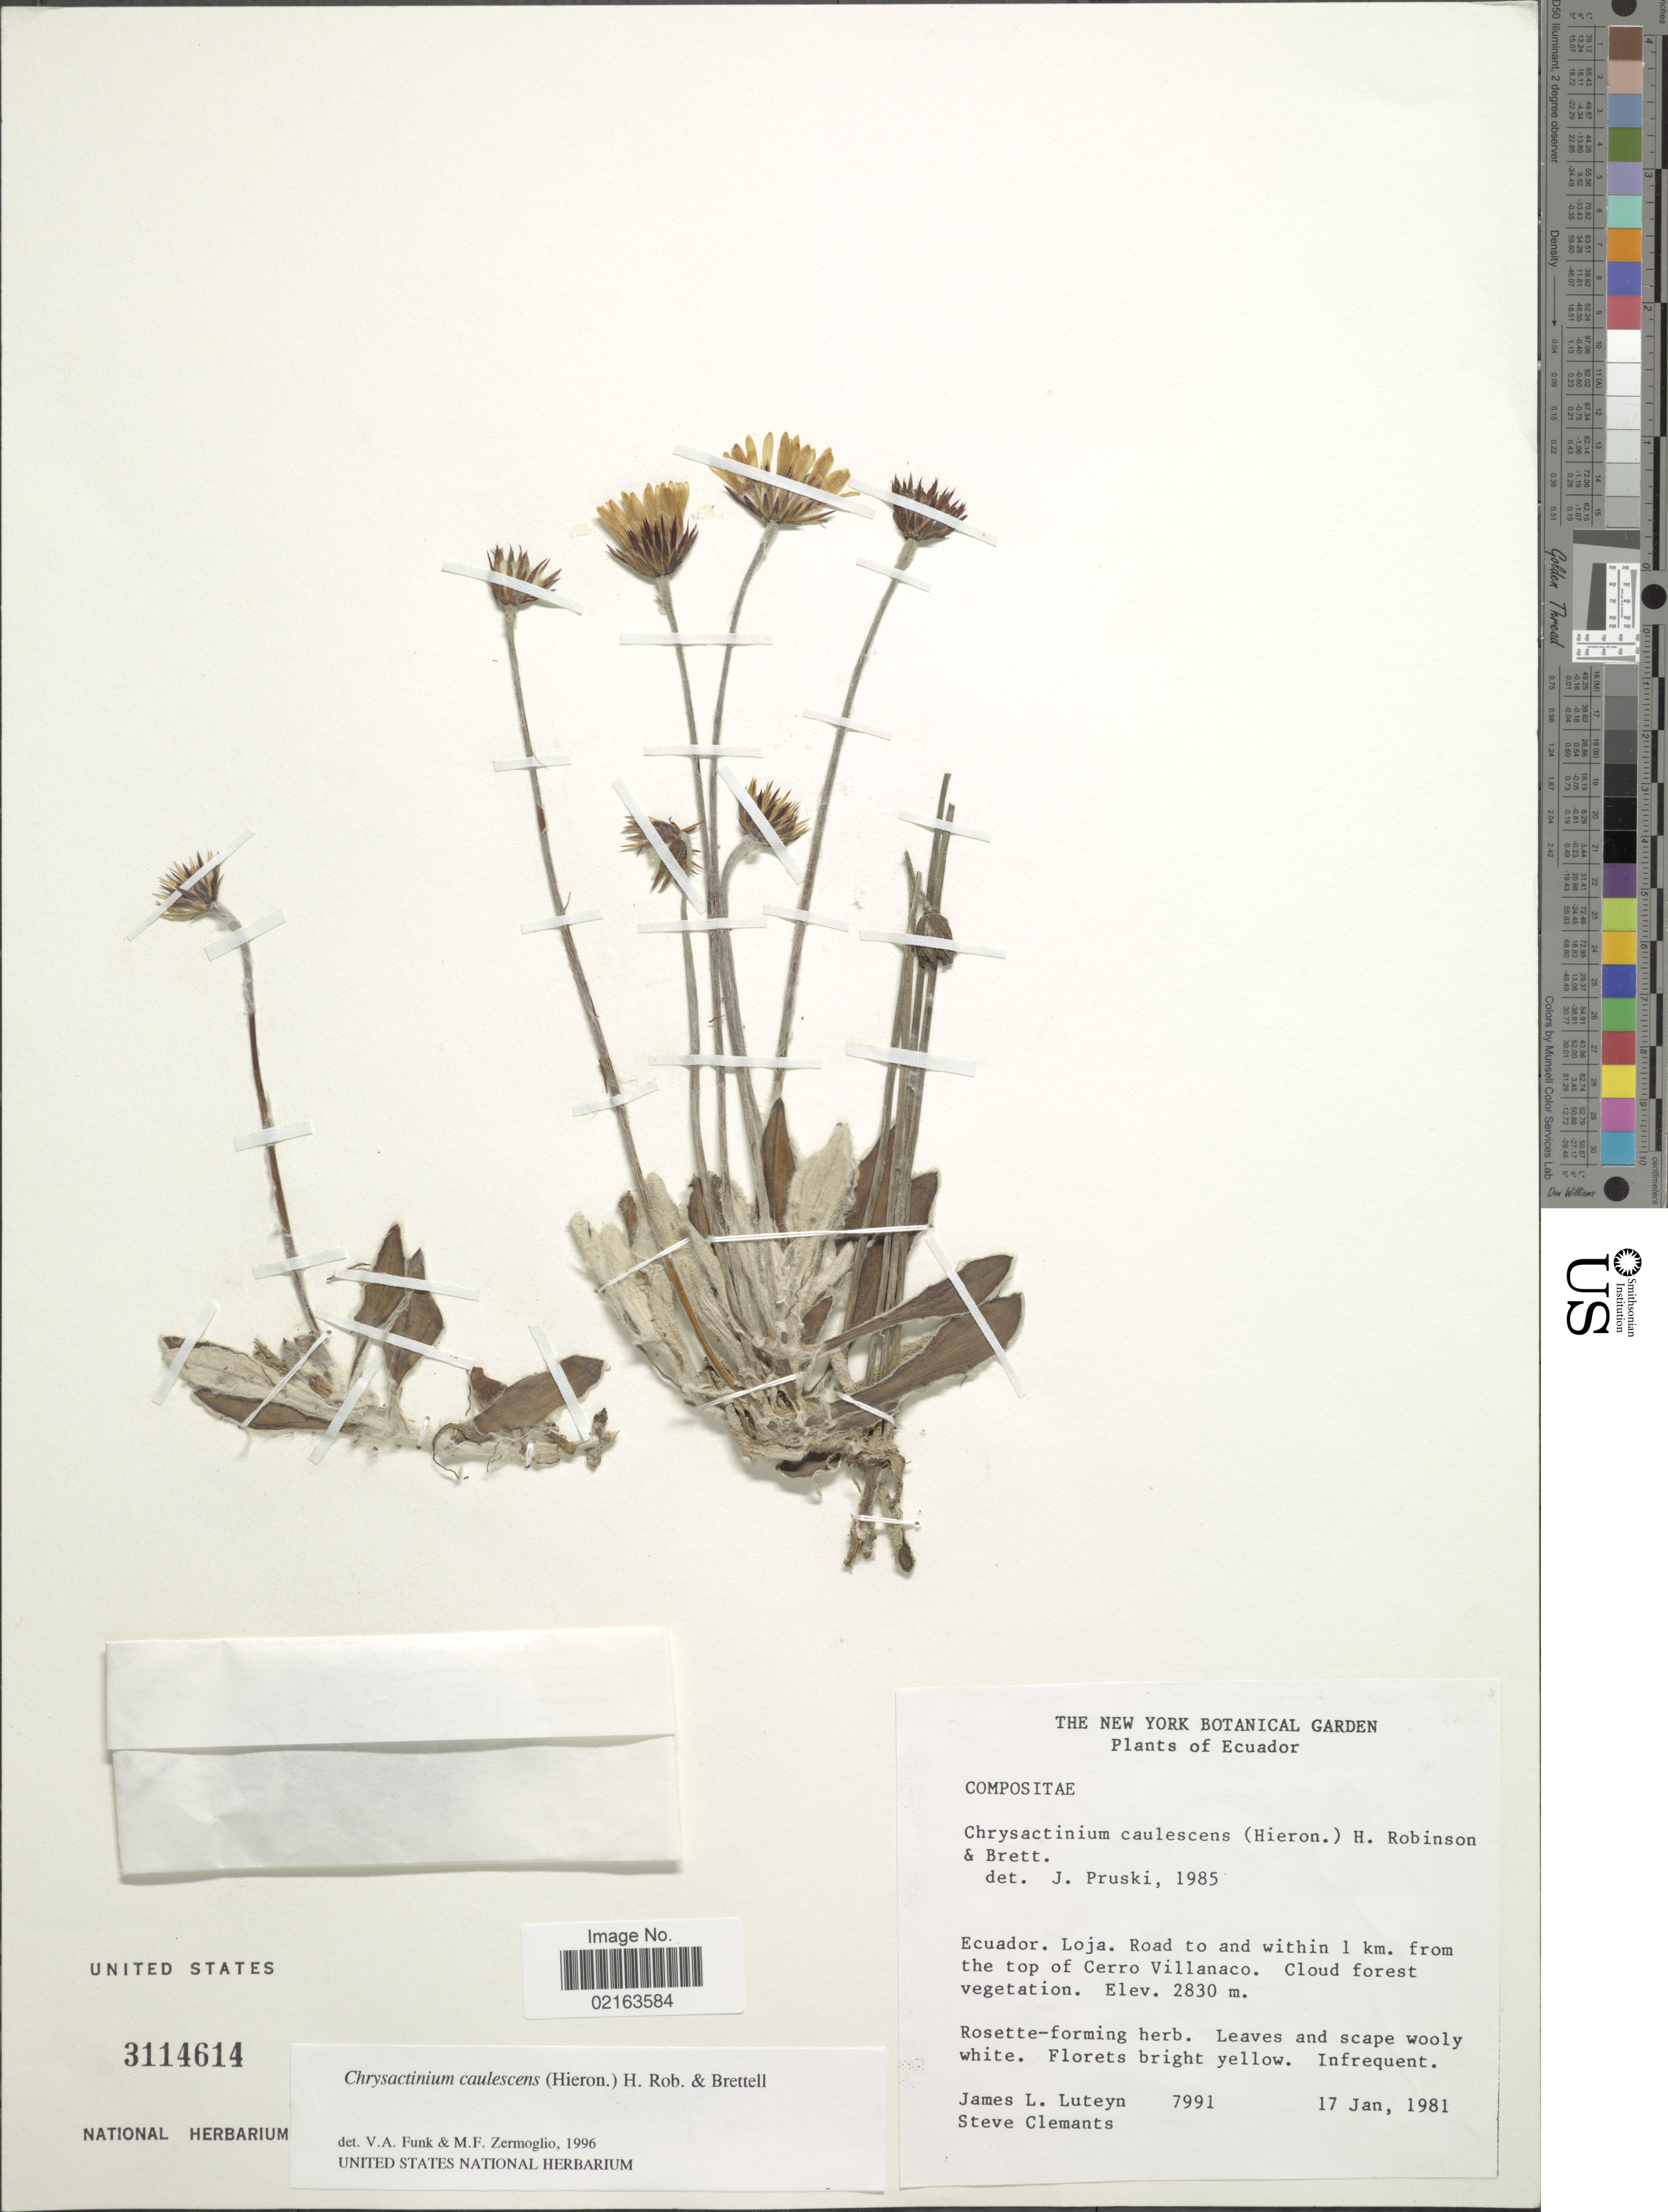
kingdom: Plantae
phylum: Tracheophyta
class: Magnoliopsida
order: Asterales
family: Asteraceae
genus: Chrysactinium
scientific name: Chrysactinium caulescens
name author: (Hieron.) H. Rob. & Brettell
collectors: J. L. Luteyn & S. Clemants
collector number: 7991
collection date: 1981-01-17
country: Ecuador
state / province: Loja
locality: Ecuador. Loja. Road to and within 1 km. from the top of Cerro Villanaco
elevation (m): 2830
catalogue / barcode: US 3114614